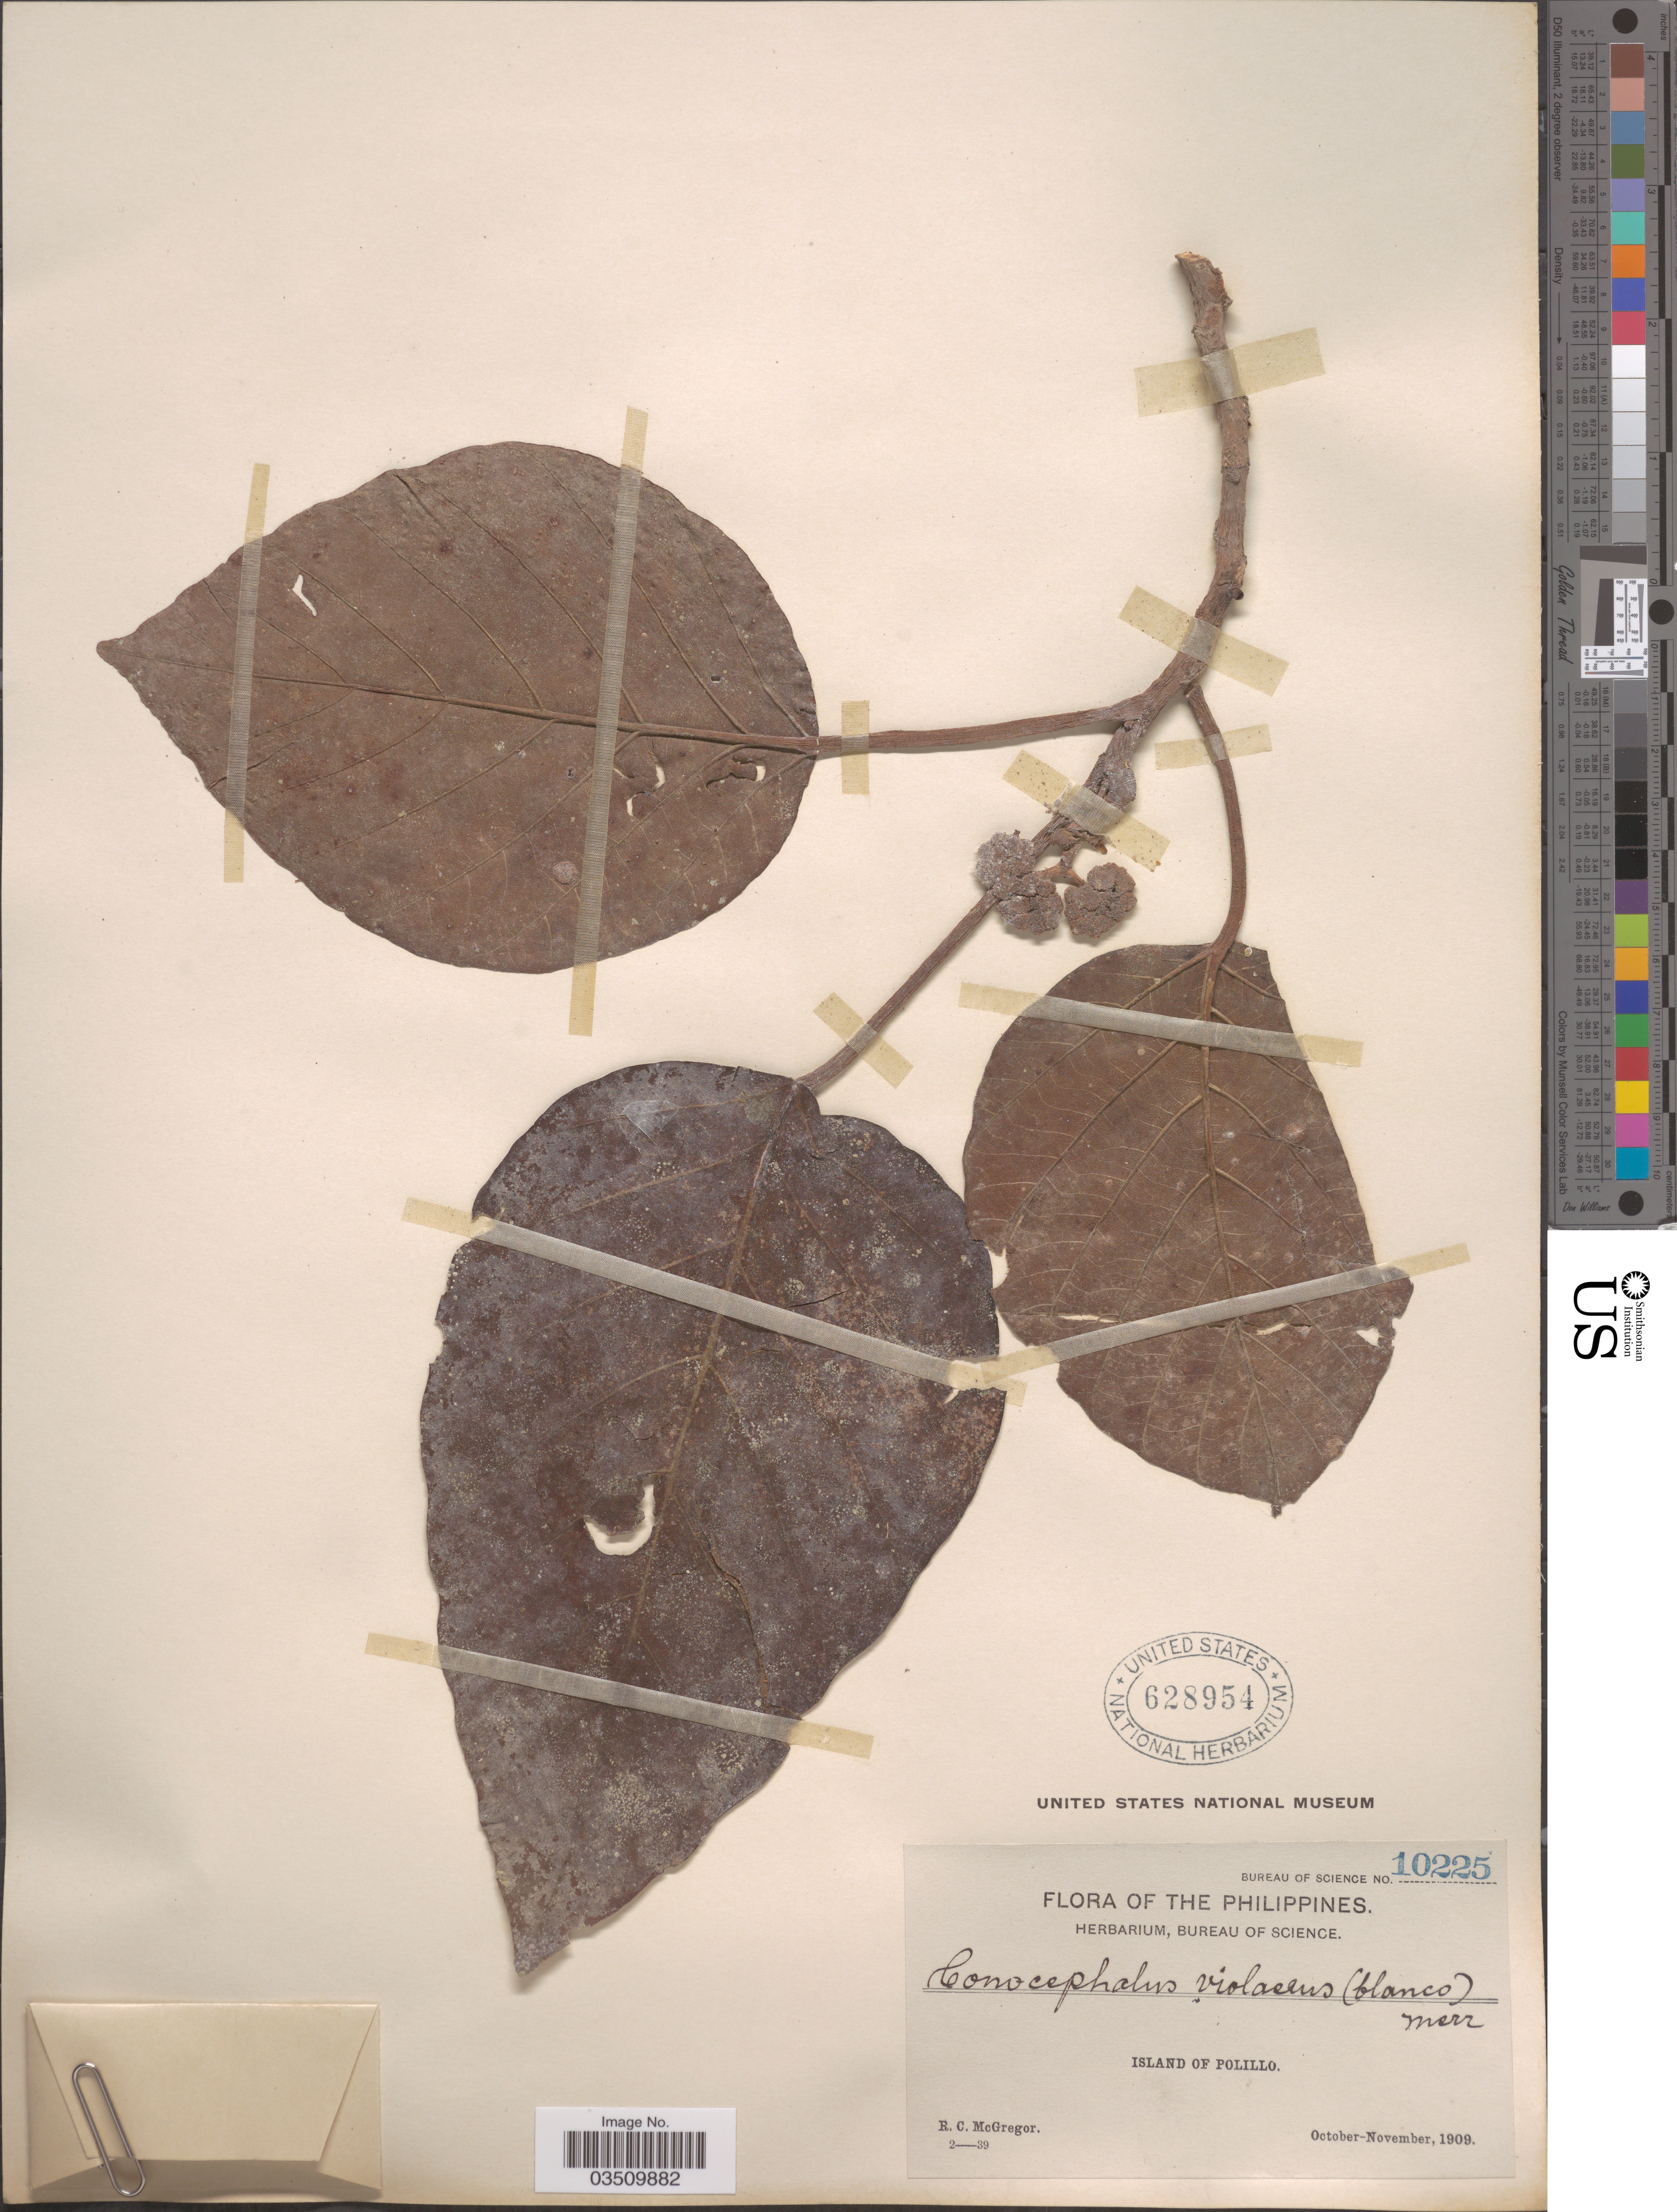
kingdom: Plantae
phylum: Tracheophyta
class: Magnoliopsida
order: Rosales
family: Urticaceae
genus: Poikilospermum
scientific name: Poikilospermum suaveolens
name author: (Blume) Merr.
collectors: R. C. McGregor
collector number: Bureau of Science 10225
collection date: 1909-10/1909-11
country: Philippines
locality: Island of Polillo.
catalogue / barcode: US 628954